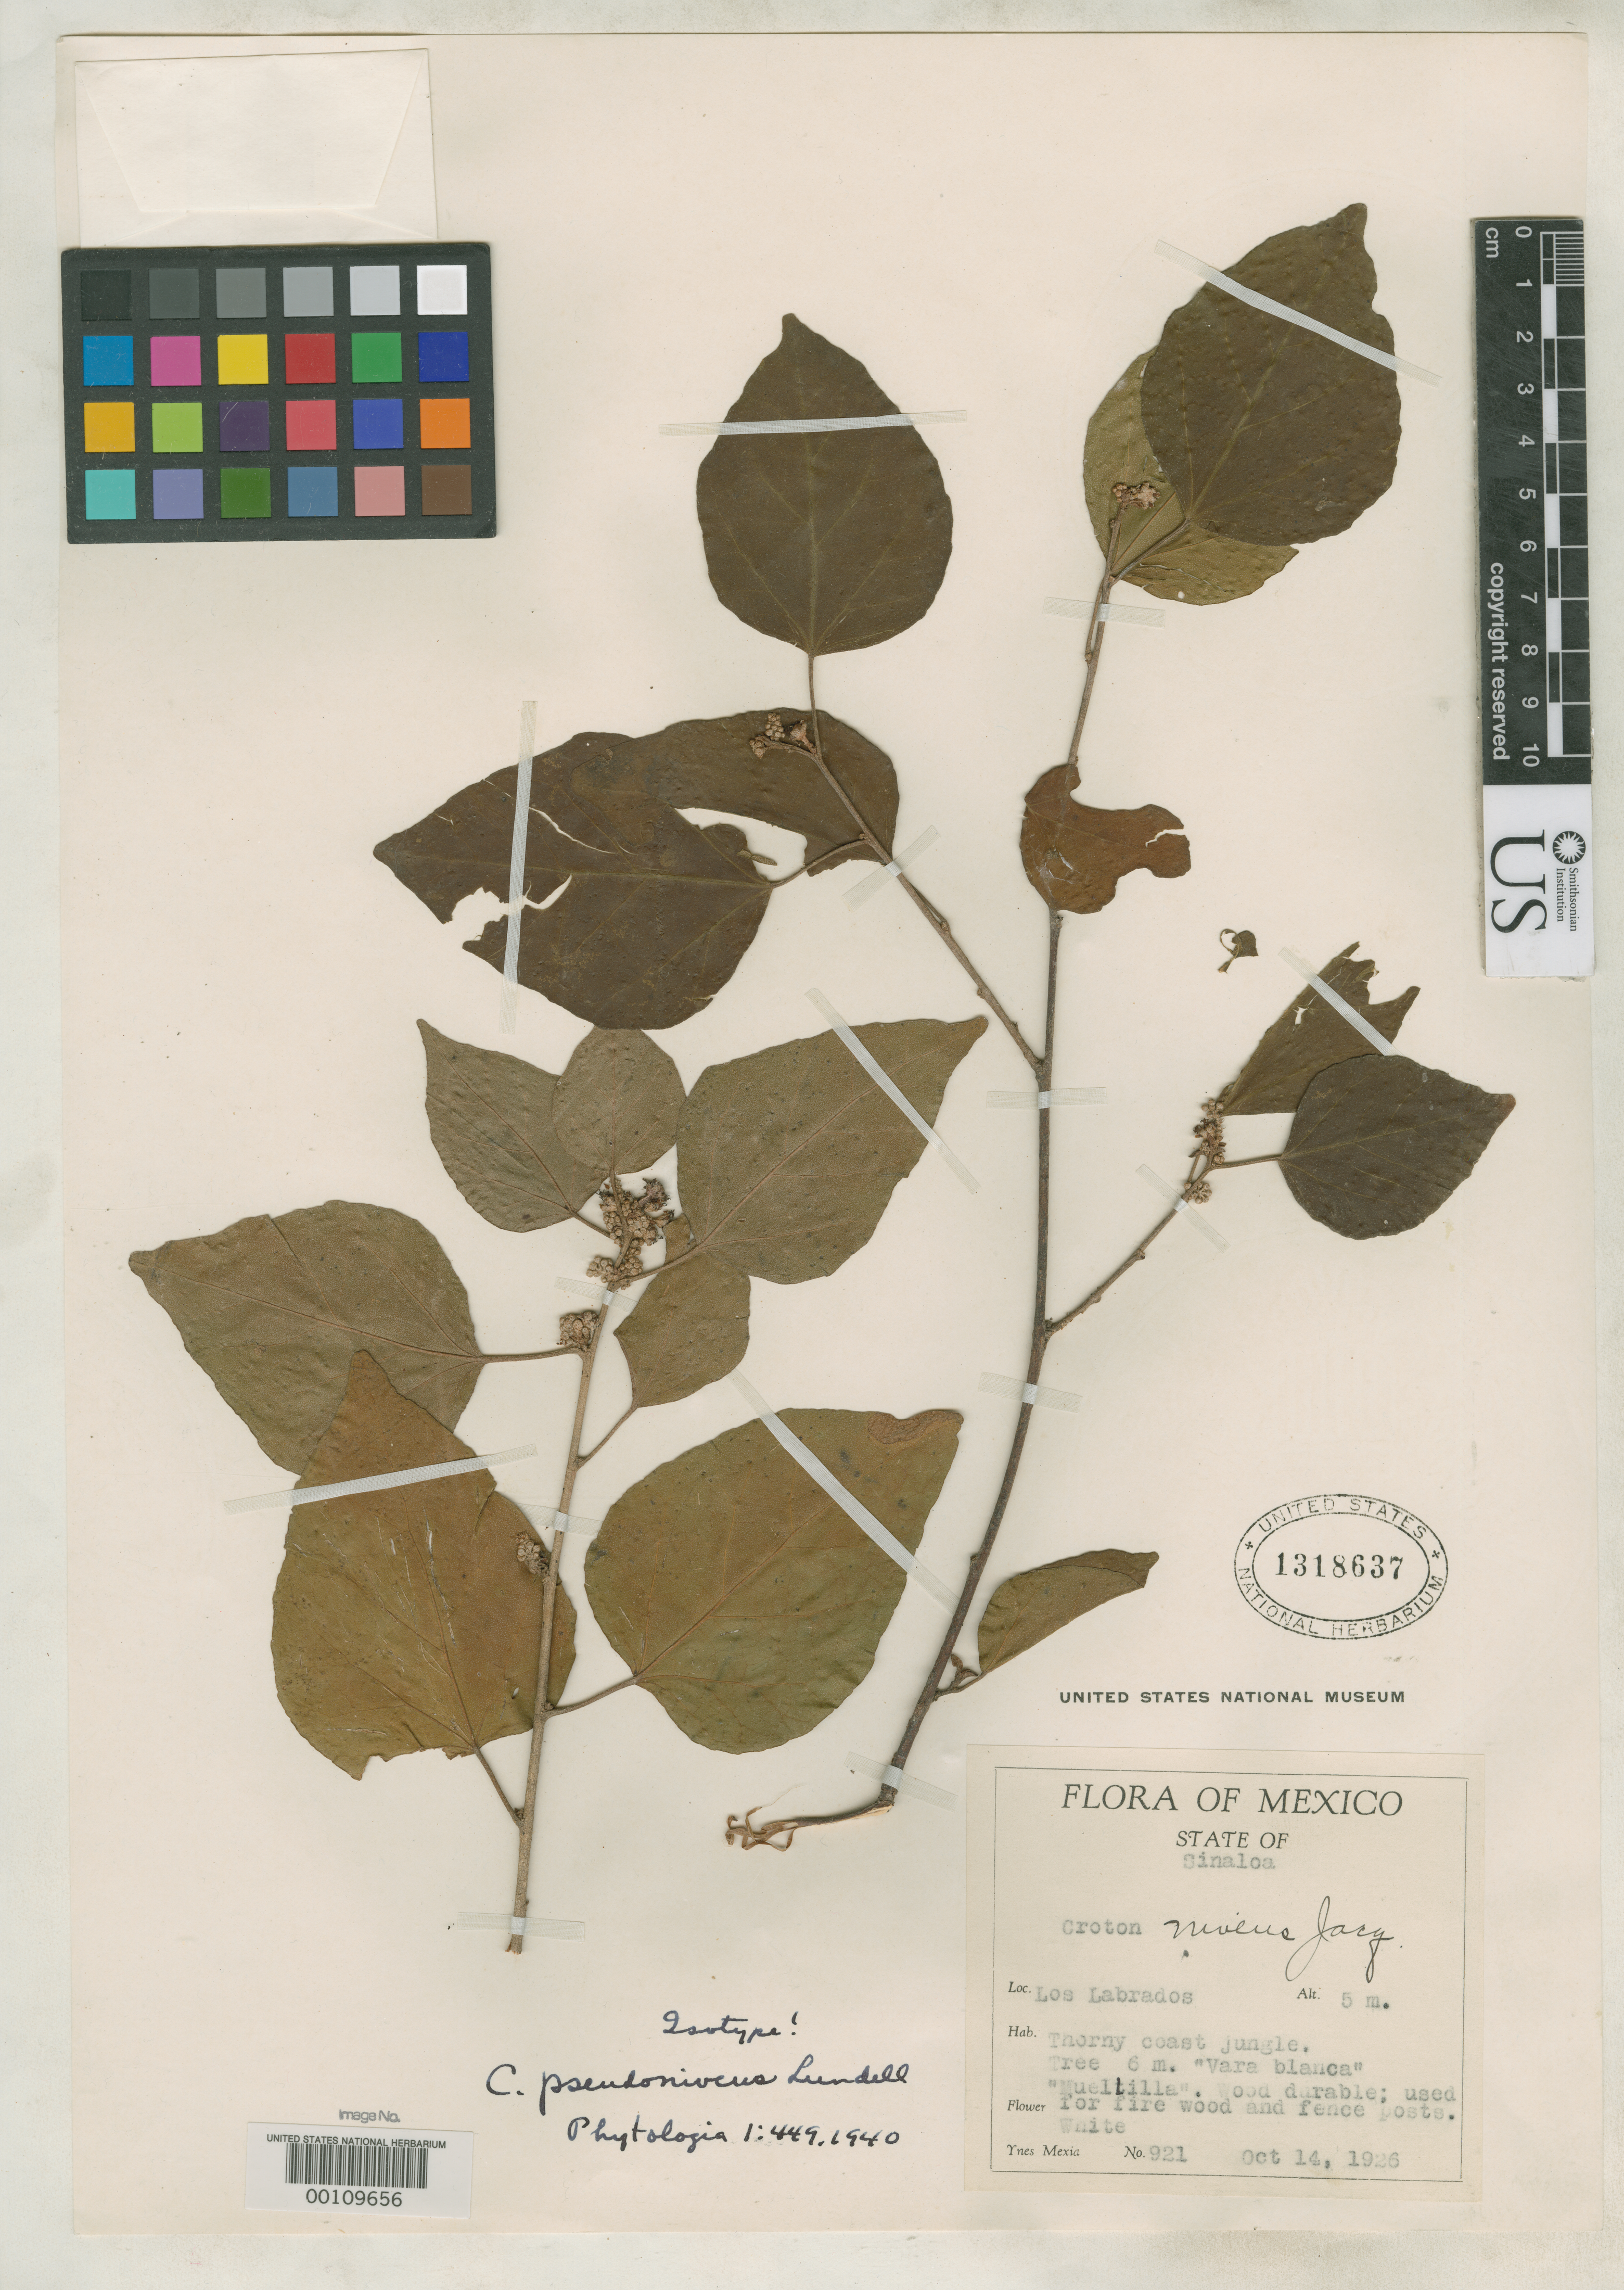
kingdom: Plantae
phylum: Tracheophyta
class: Magnoliopsida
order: Malpighiales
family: Euphorbiaceae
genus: Croton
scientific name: Croton pseudoniveus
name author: Lundell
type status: Isotype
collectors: Y. Mexia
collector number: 921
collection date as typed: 14 Oct 1926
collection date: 1926-10-14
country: Mexico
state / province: Sinaloa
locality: Los Labrados.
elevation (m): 5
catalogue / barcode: US 1318637